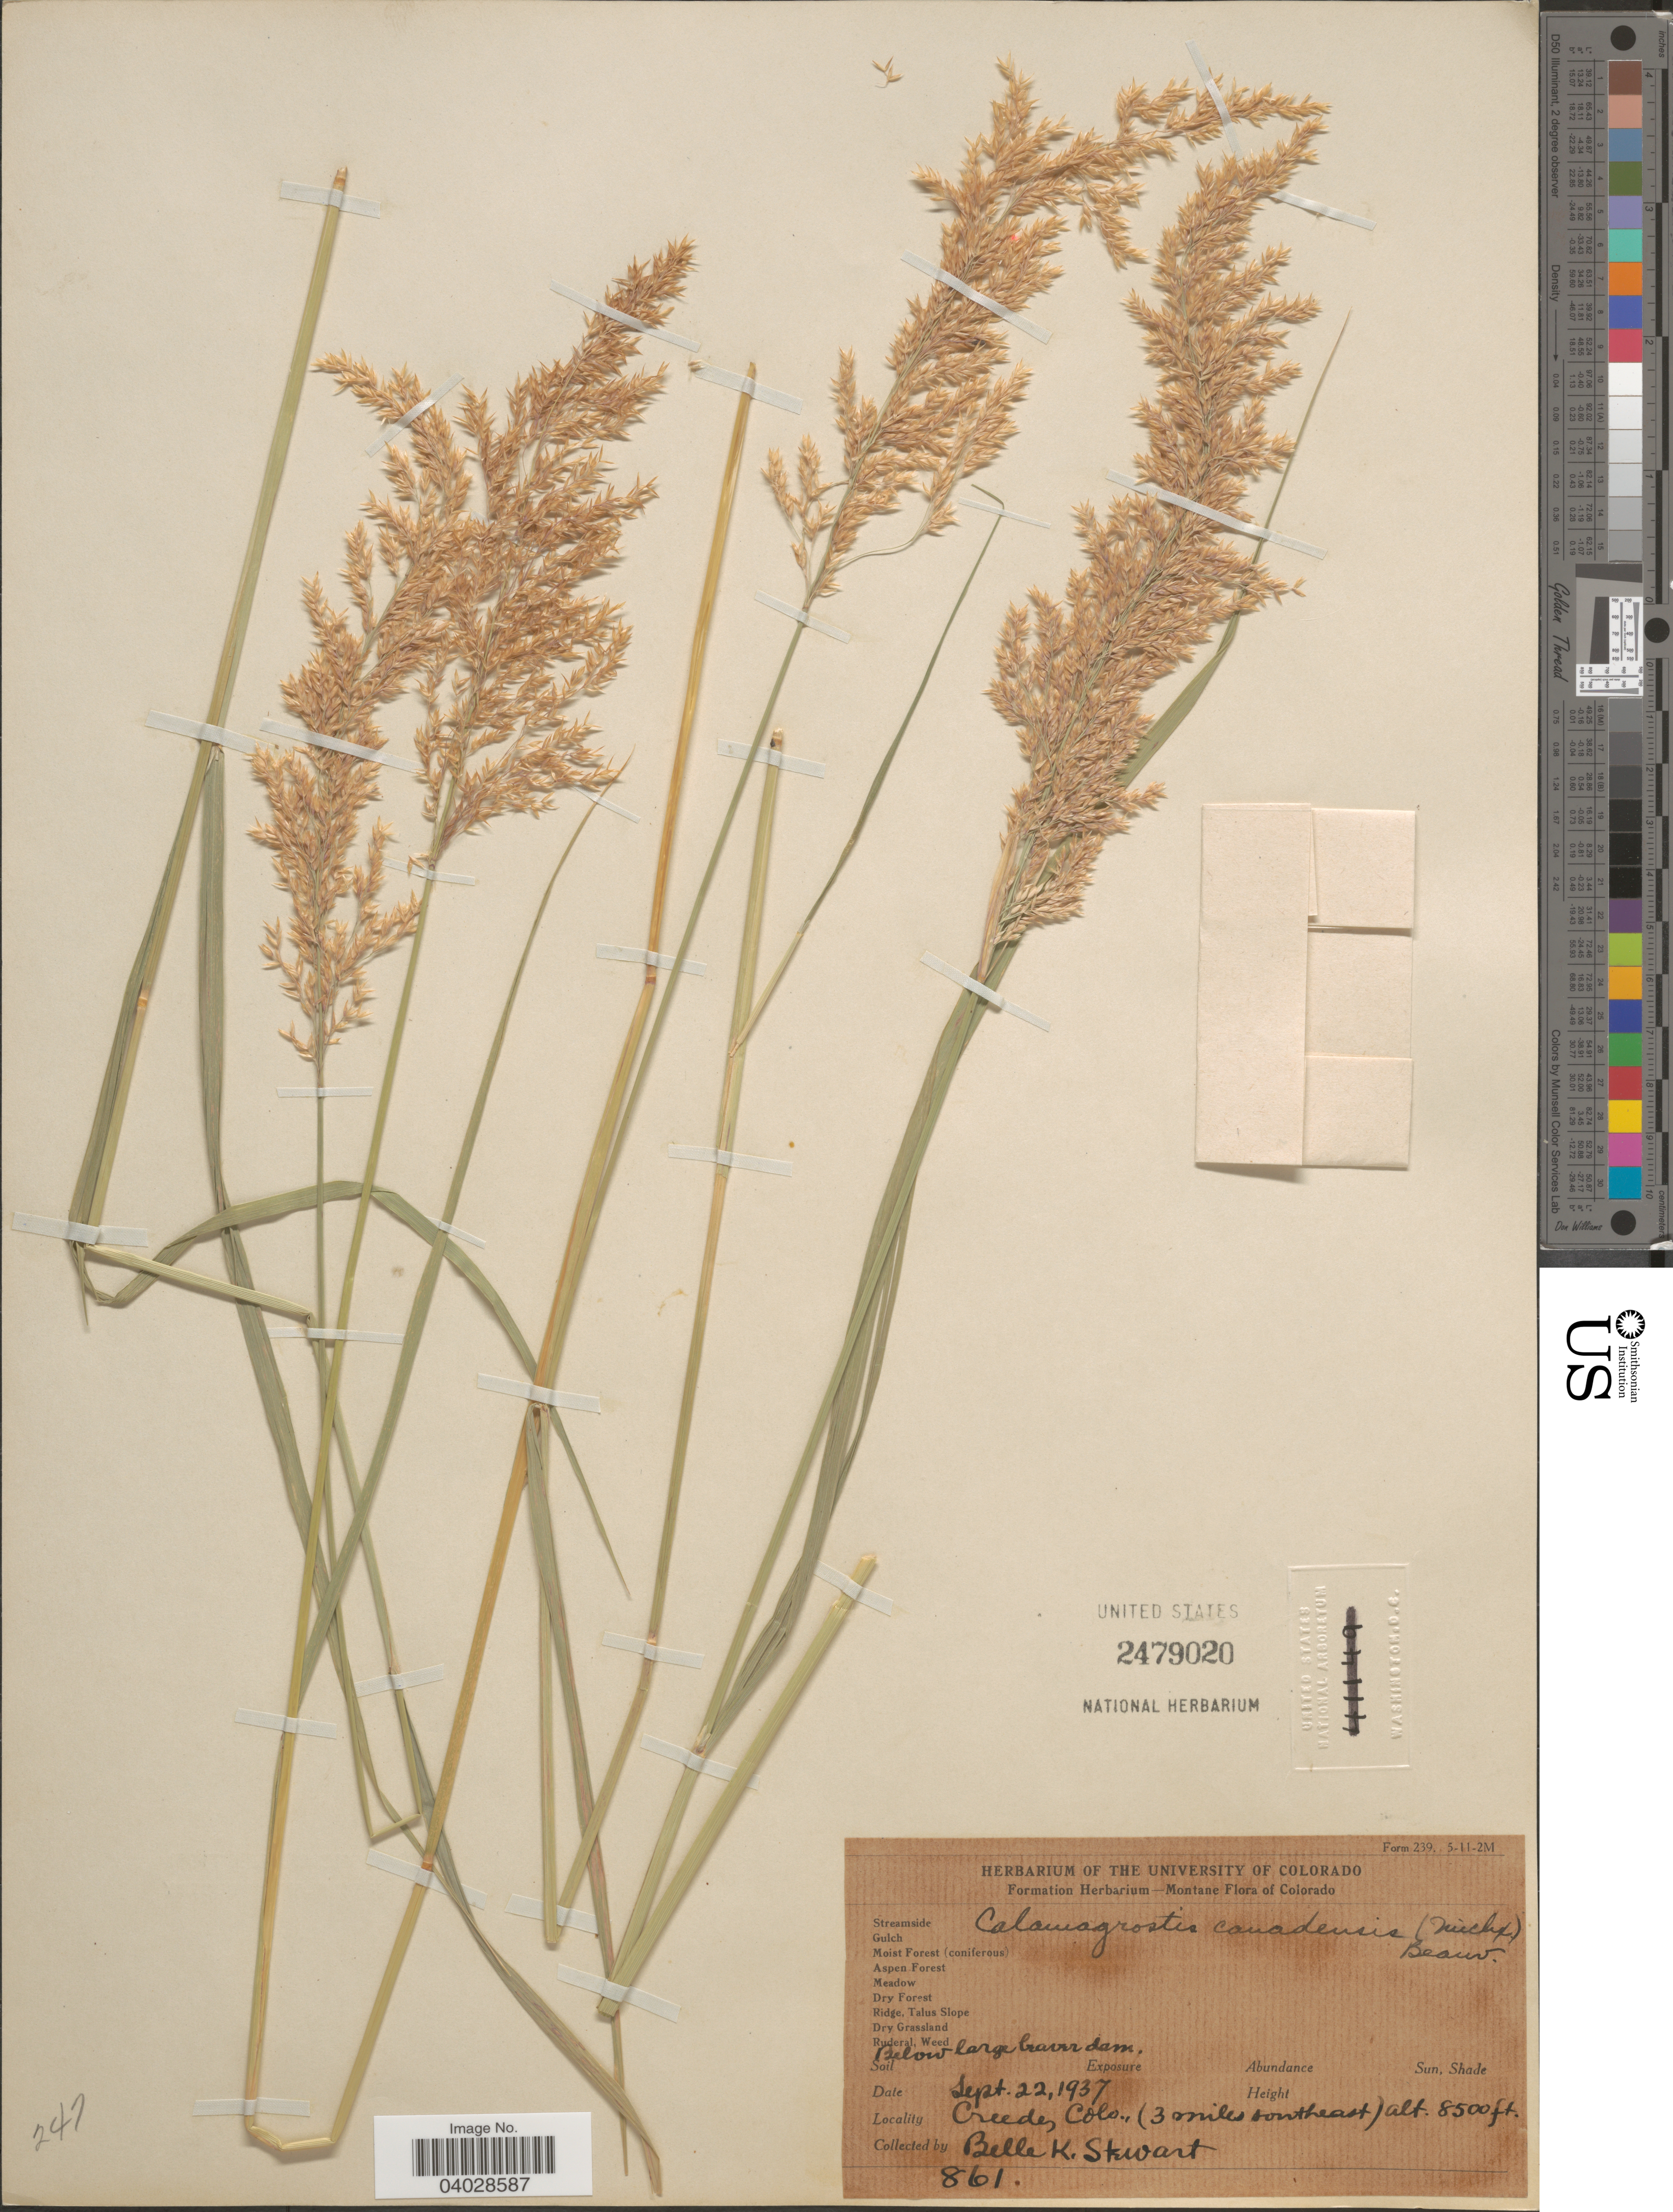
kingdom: Plantae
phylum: Tracheophyta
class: Liliopsida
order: Poales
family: Poaceae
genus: Calamagrostis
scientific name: Calamagrostis canadensis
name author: (Michx.) P. Beauv.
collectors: B. Stewart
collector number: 861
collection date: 1937-09-22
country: United States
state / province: Colorado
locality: Creede, (3 miles southeast). Below large beaver dam.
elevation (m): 2591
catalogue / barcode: US 2479020